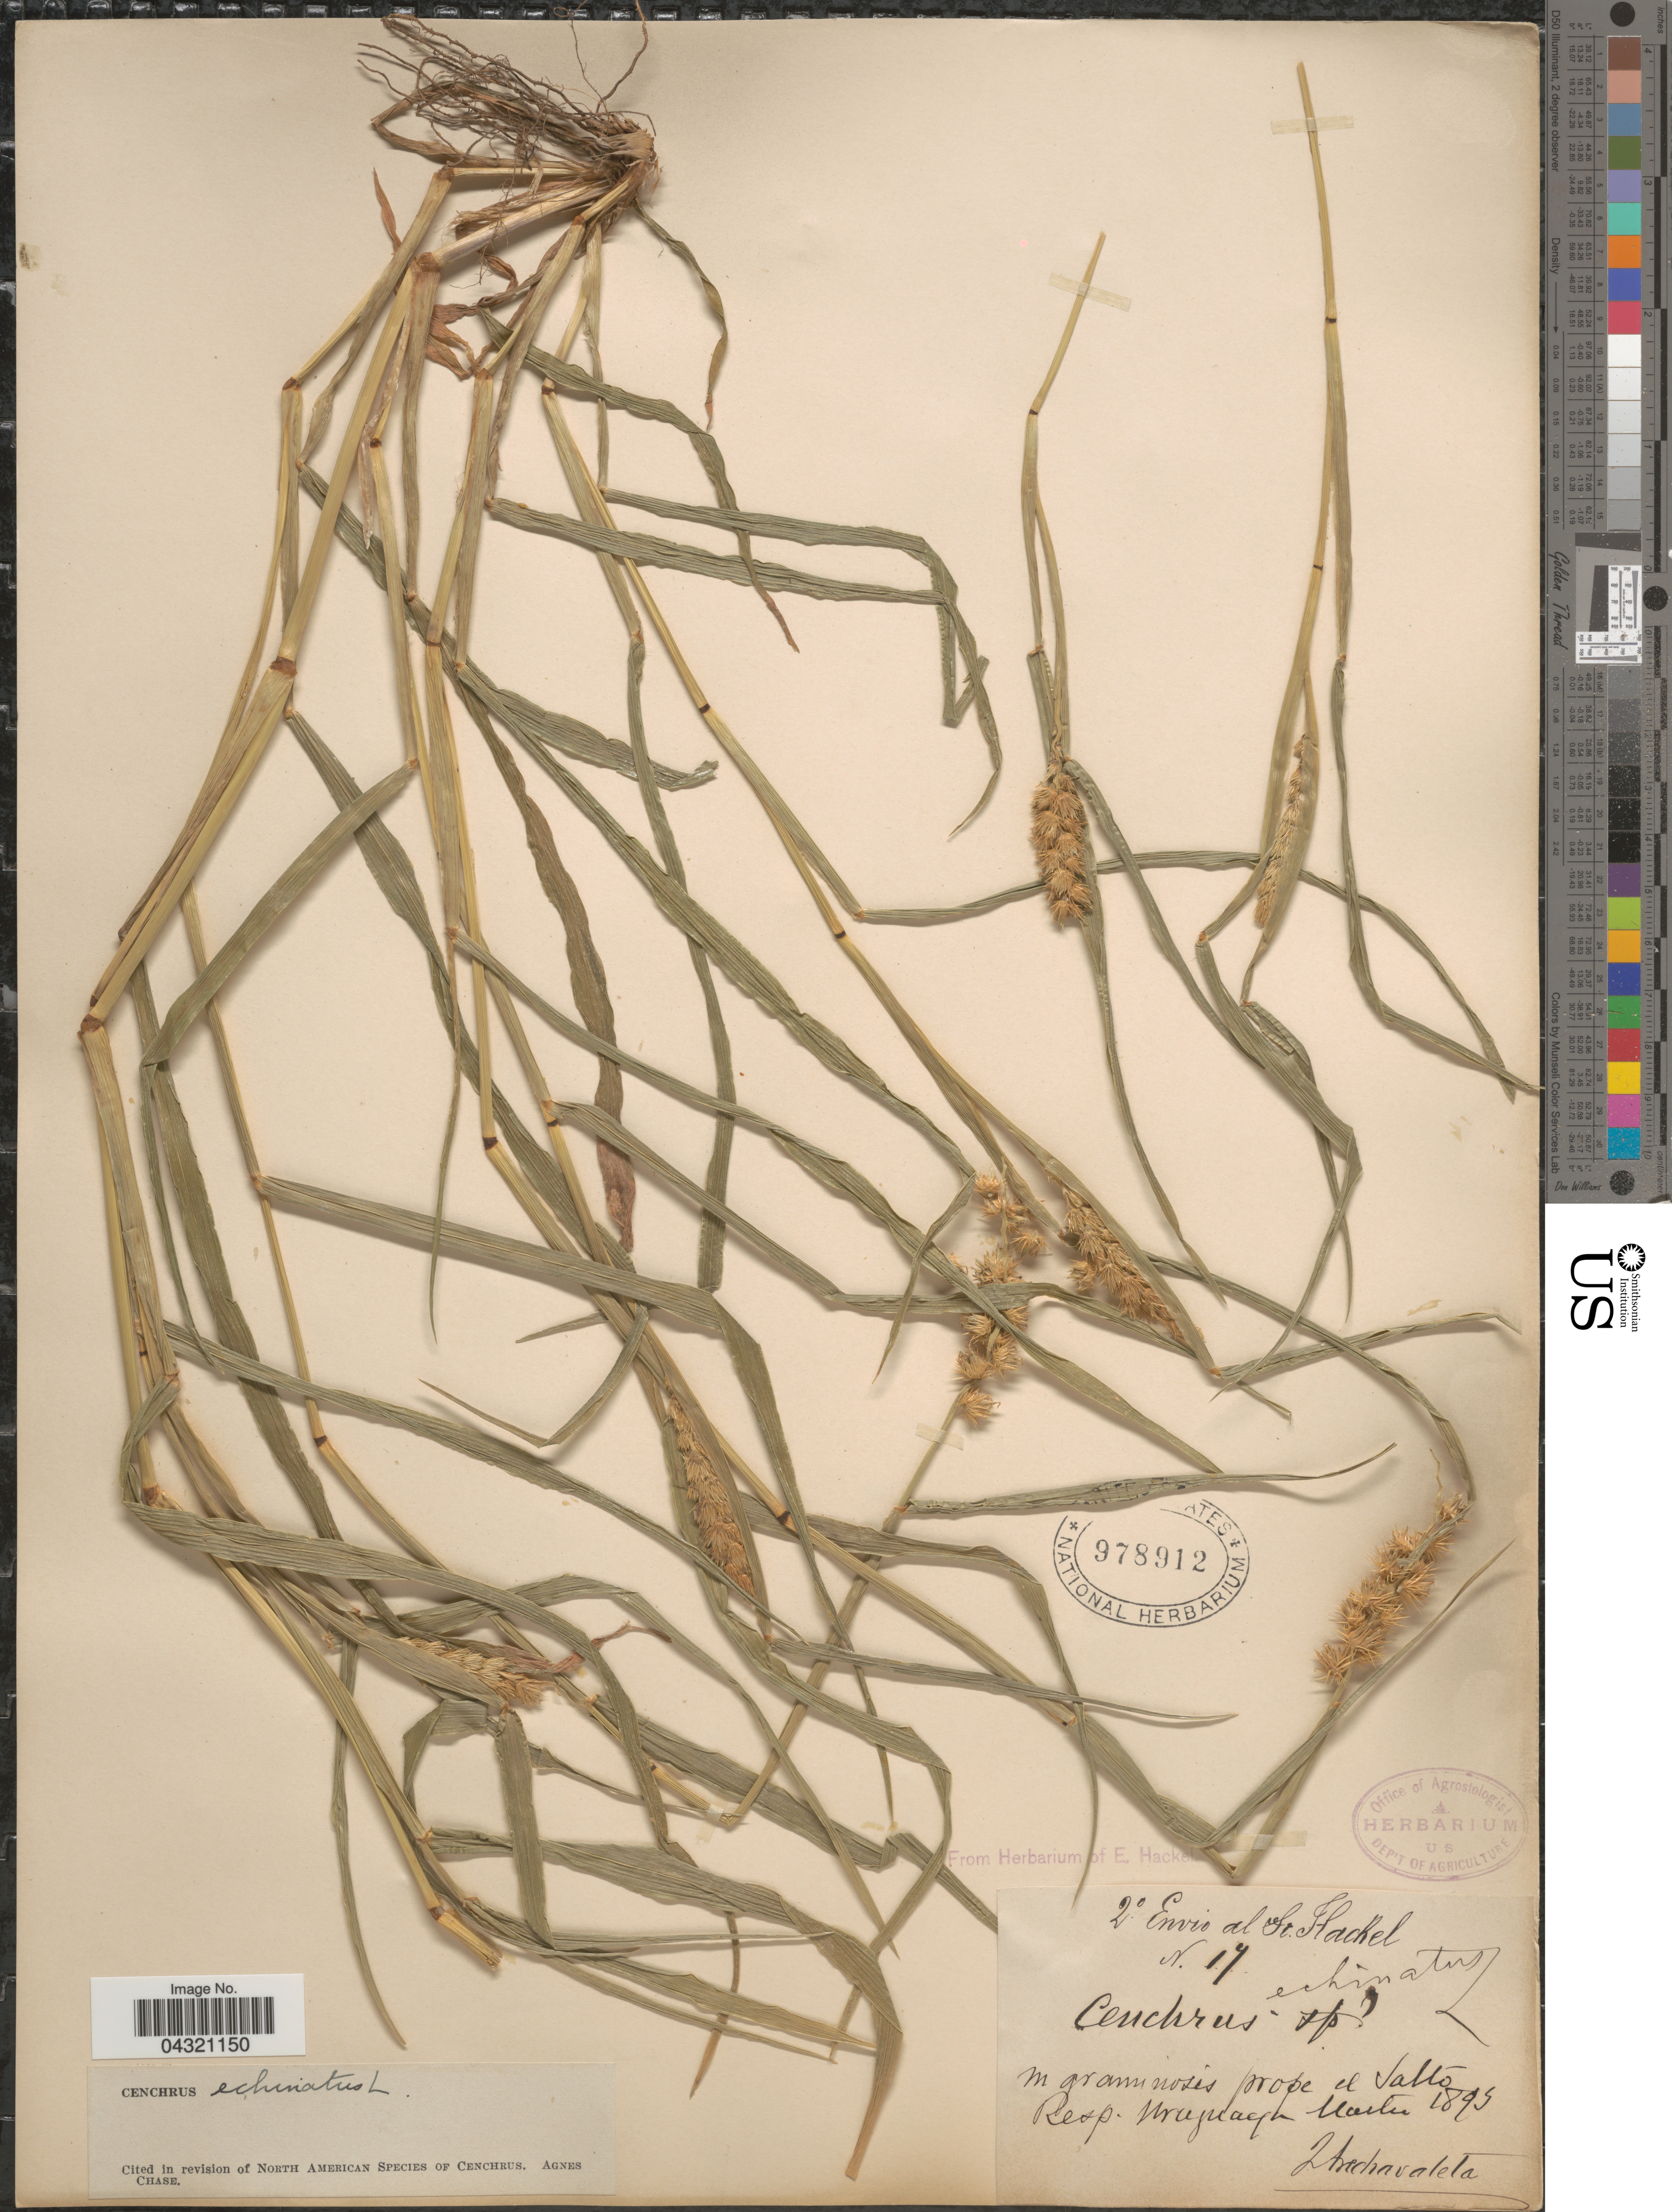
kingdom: Plantae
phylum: Tracheophyta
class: Liliopsida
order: Poales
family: Poaceae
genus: Cenchrus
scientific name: Cenchrus echinatus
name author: L.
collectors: J. Arechavaleta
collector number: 17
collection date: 1895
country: Uruguay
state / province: Salto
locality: Prope el Salto. Resp. Uruguaya Martin.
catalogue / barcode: US 978912